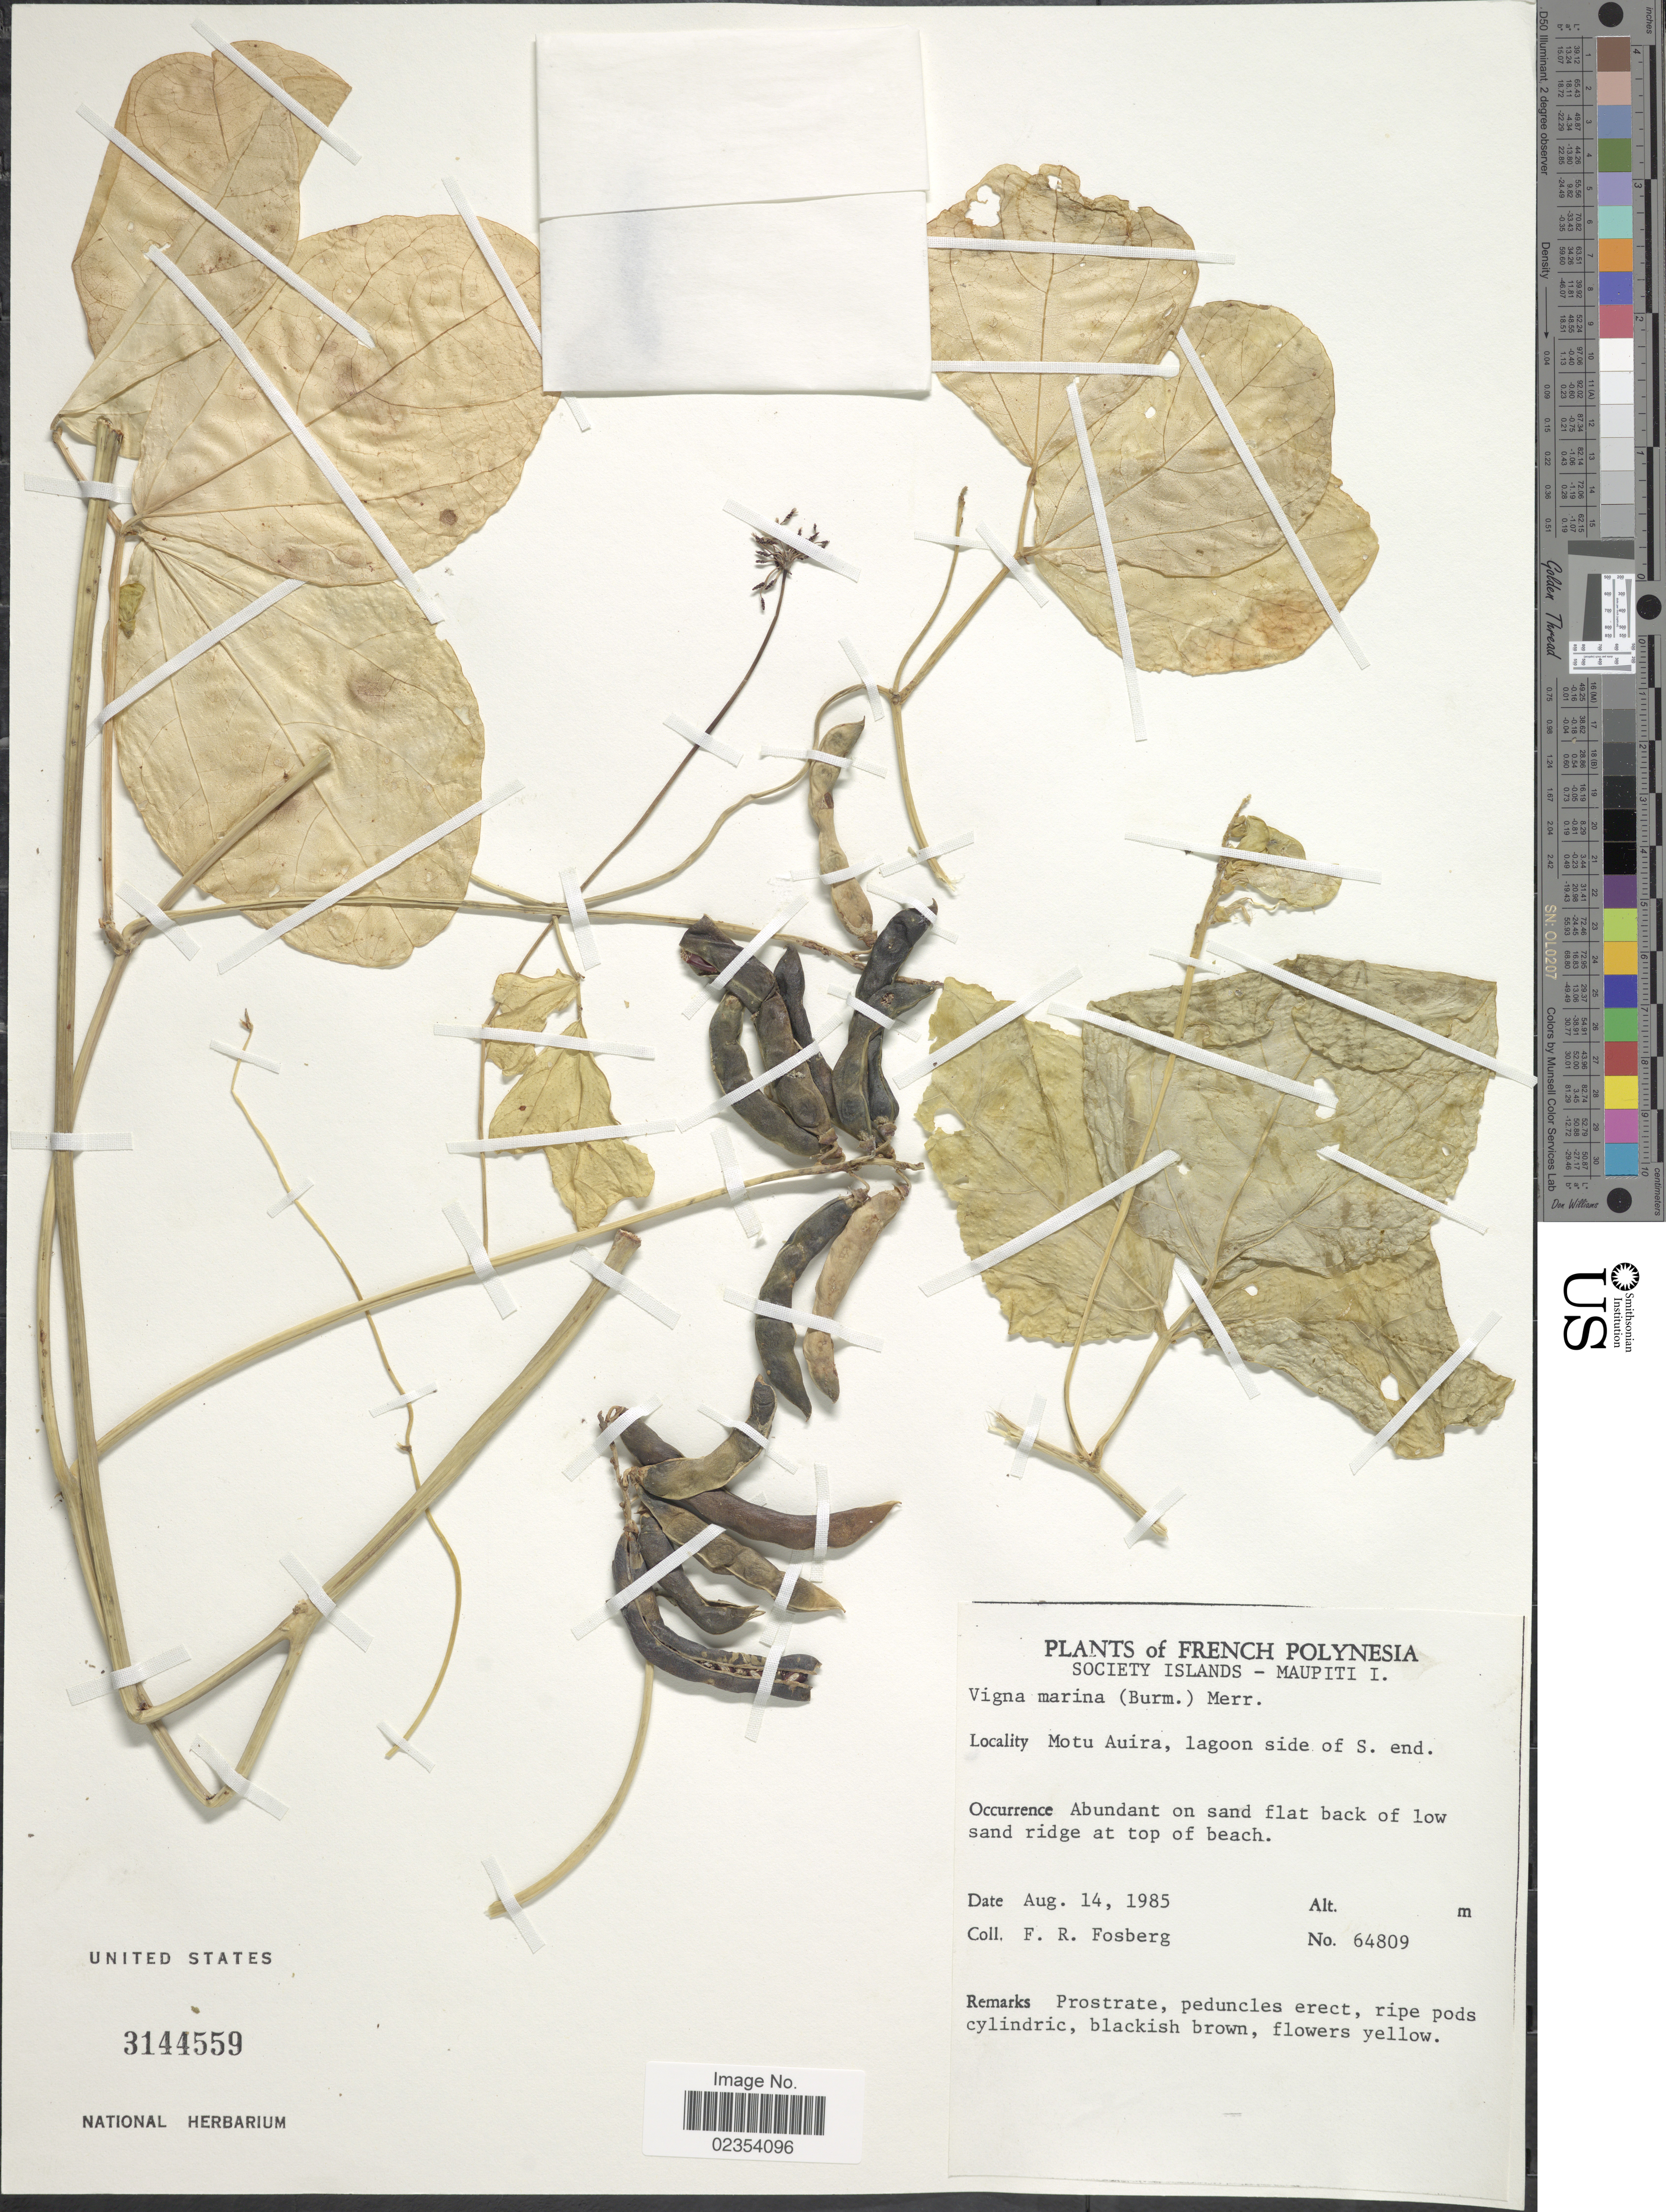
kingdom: Plantae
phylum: Tracheophyta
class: Magnoliopsida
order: Fabales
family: Fabaceae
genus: Vigna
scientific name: Vigna marina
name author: (Burm.) Merr.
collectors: F. R. Fosberg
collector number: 64809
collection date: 1985-08-14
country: French Polynesia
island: Maupiti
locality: Society Islands - Maupiti I. Motu Auira, lagoon side of S. end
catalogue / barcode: US 3144559